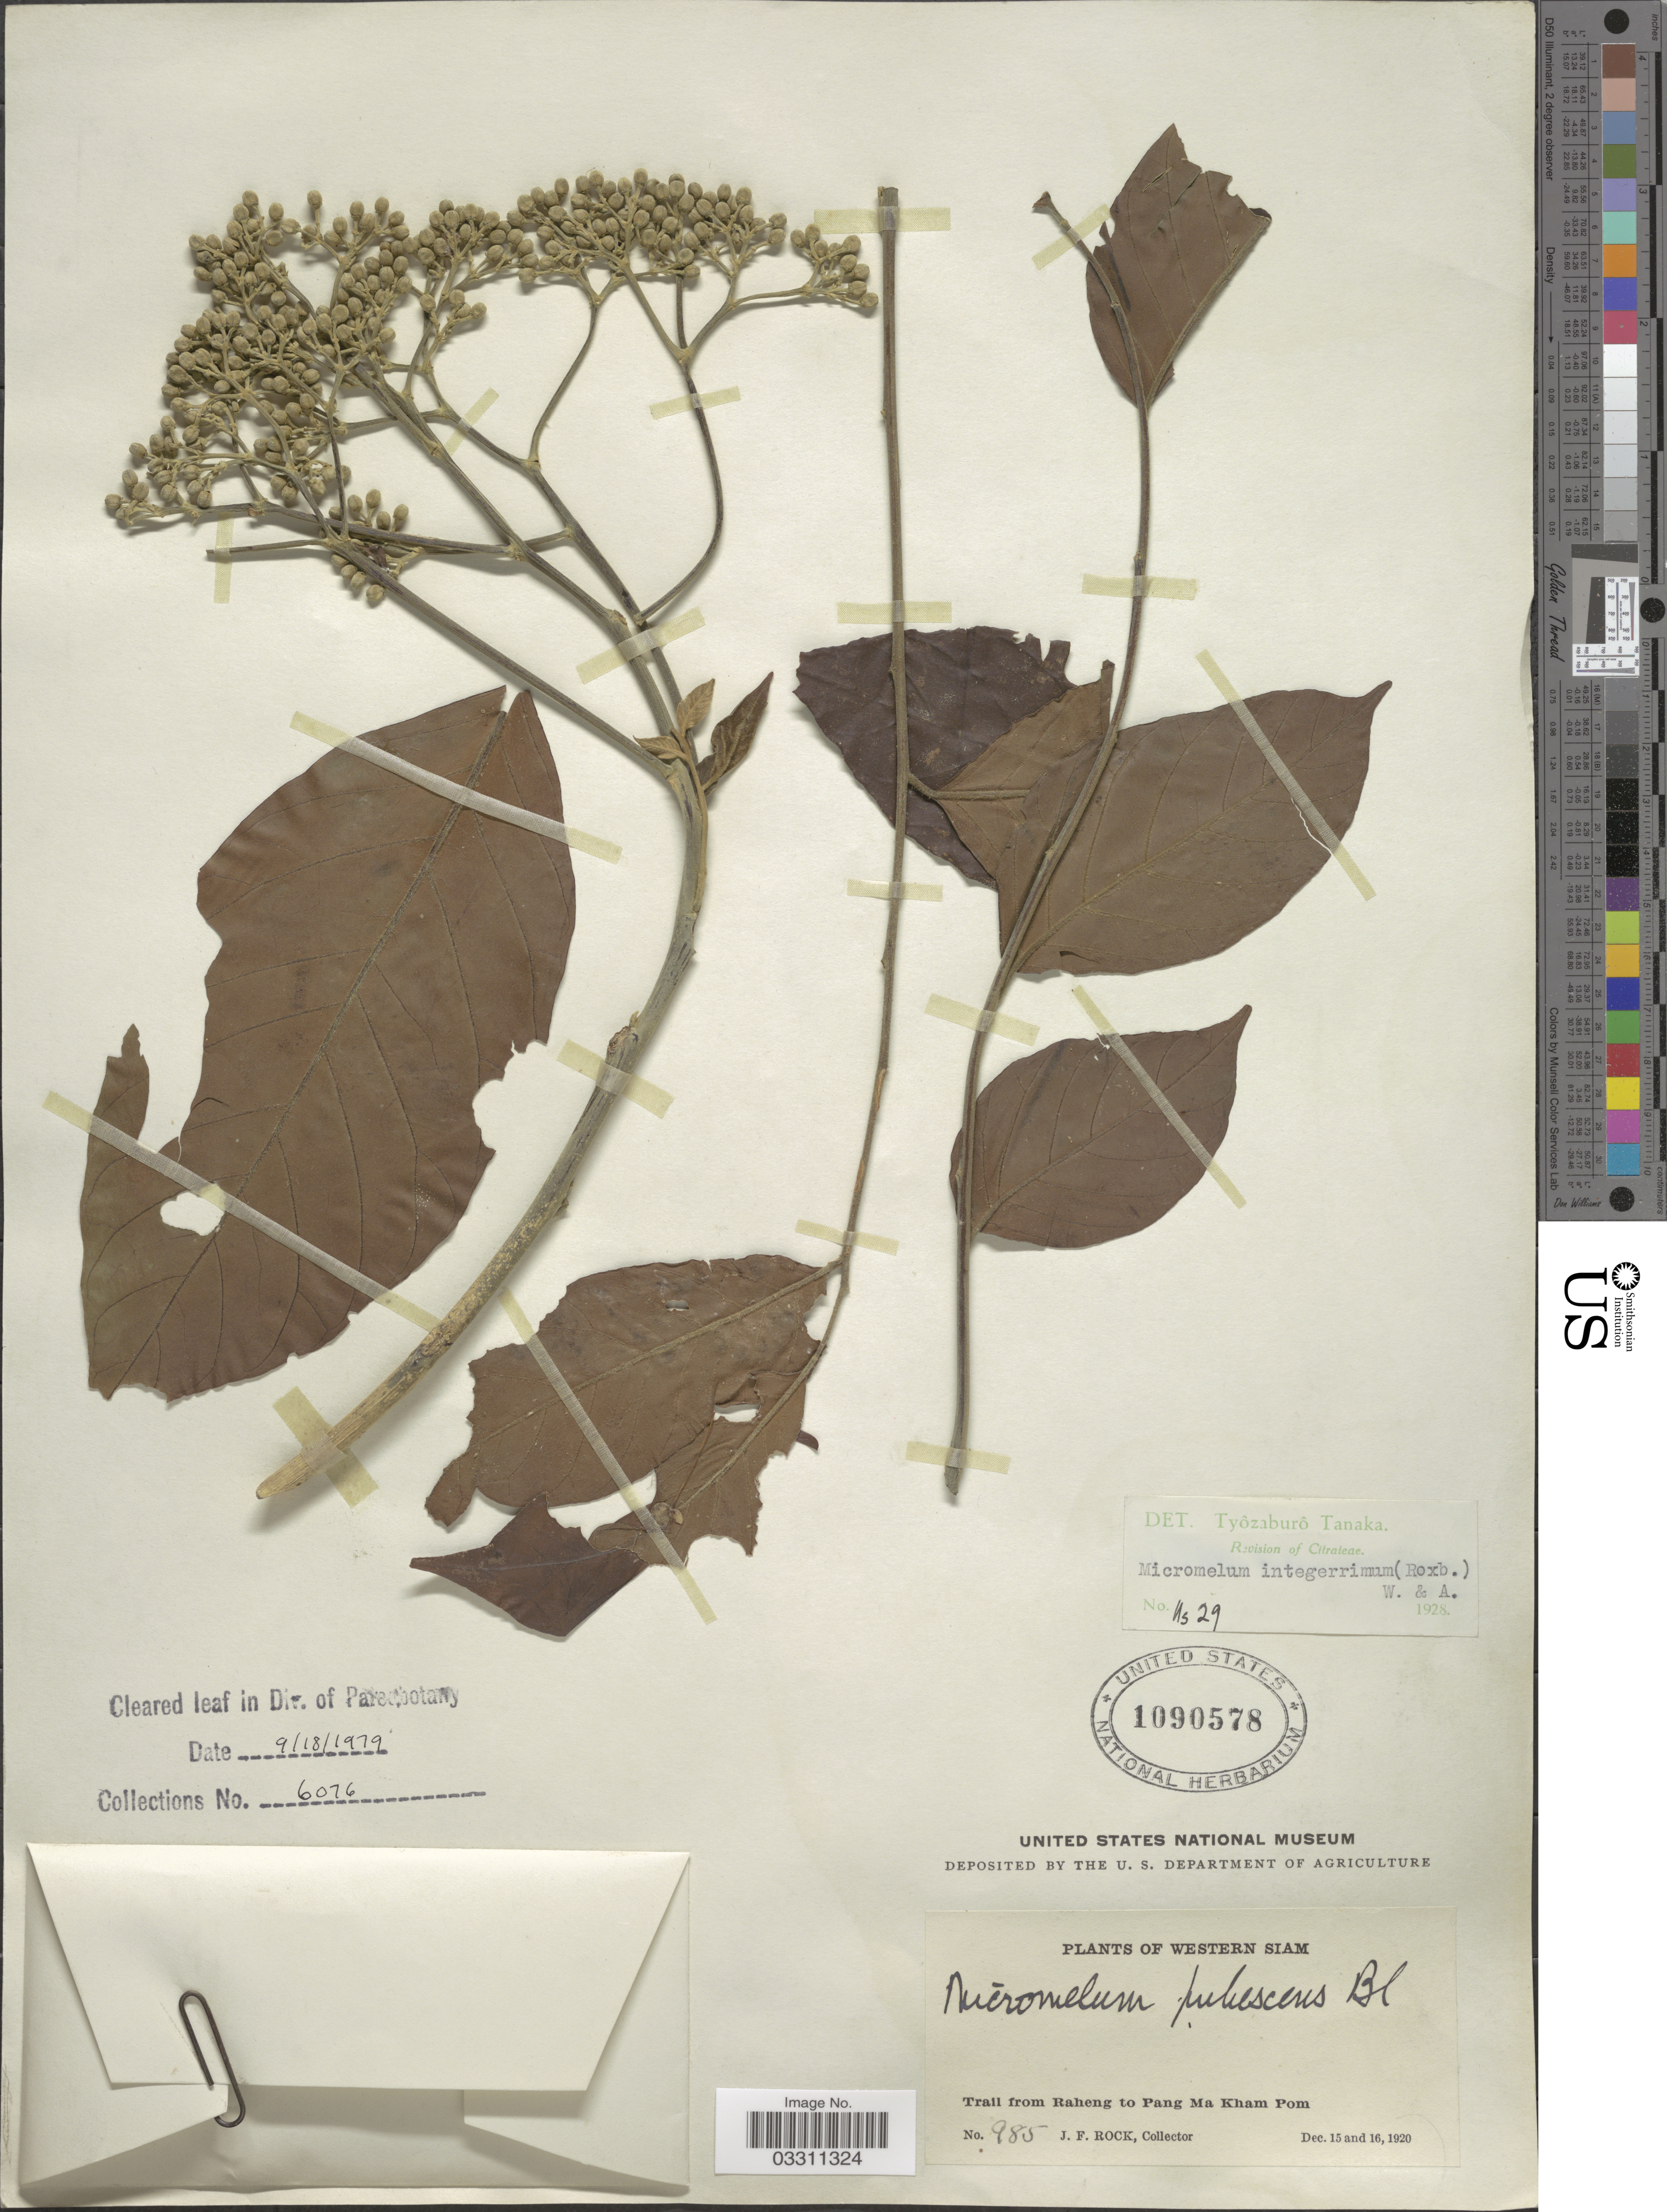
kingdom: Plantae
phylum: Tracheophyta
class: Magnoliopsida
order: Sapindales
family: Rutaceae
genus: Micromelum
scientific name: Micromelum integerrimum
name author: (Buch.-Ham. ex DC.) Wight & Arn. ex M. Roem.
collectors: J. Rock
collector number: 985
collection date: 1920-12-15/1920-12-16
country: Thailand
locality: Western Siam. Trail from Raheng to Pang Ma Kham Pom.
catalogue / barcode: US 1090578